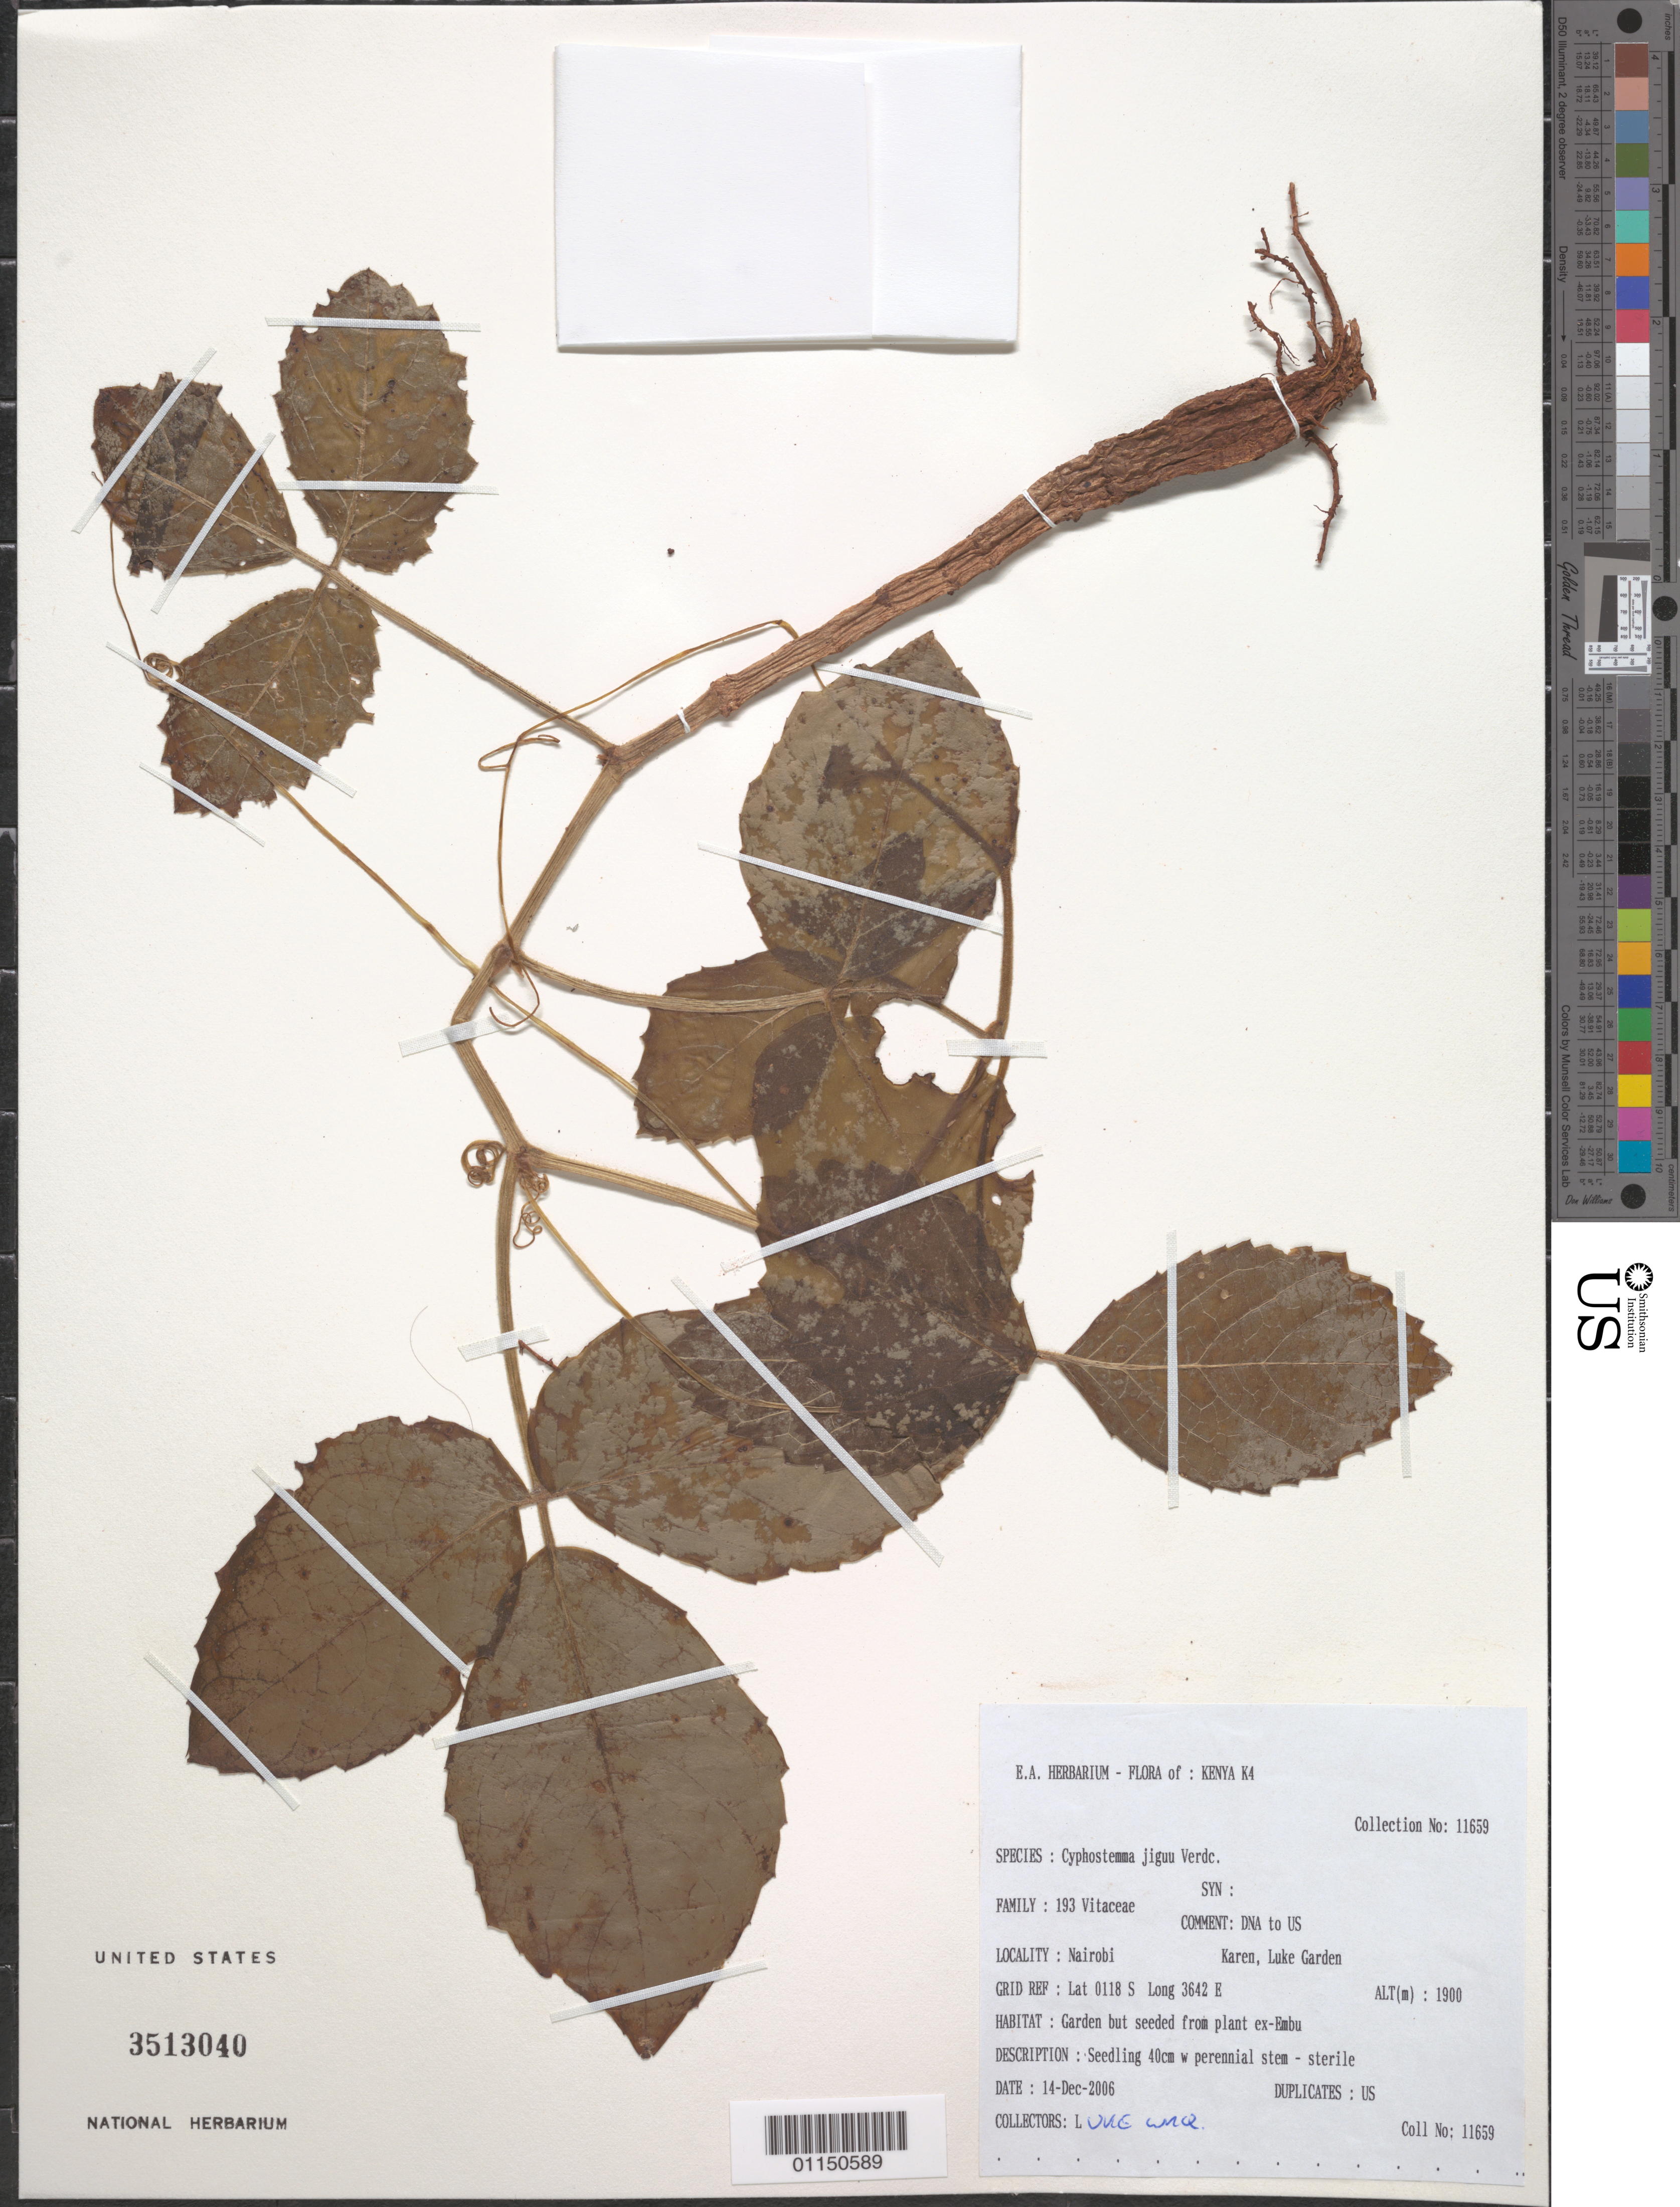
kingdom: Plantae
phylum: Tracheophyta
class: Magnoliopsida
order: Vitales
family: Vitaceae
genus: Cyphostemma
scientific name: Cyphostemma jiguu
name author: Verdc.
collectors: Q. Luke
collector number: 11659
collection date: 2006-12-14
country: Kenya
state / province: Nairobi Area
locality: Karen, Luke Garden.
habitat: Garden but seeded from plant.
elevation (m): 1900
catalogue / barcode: US 3513040